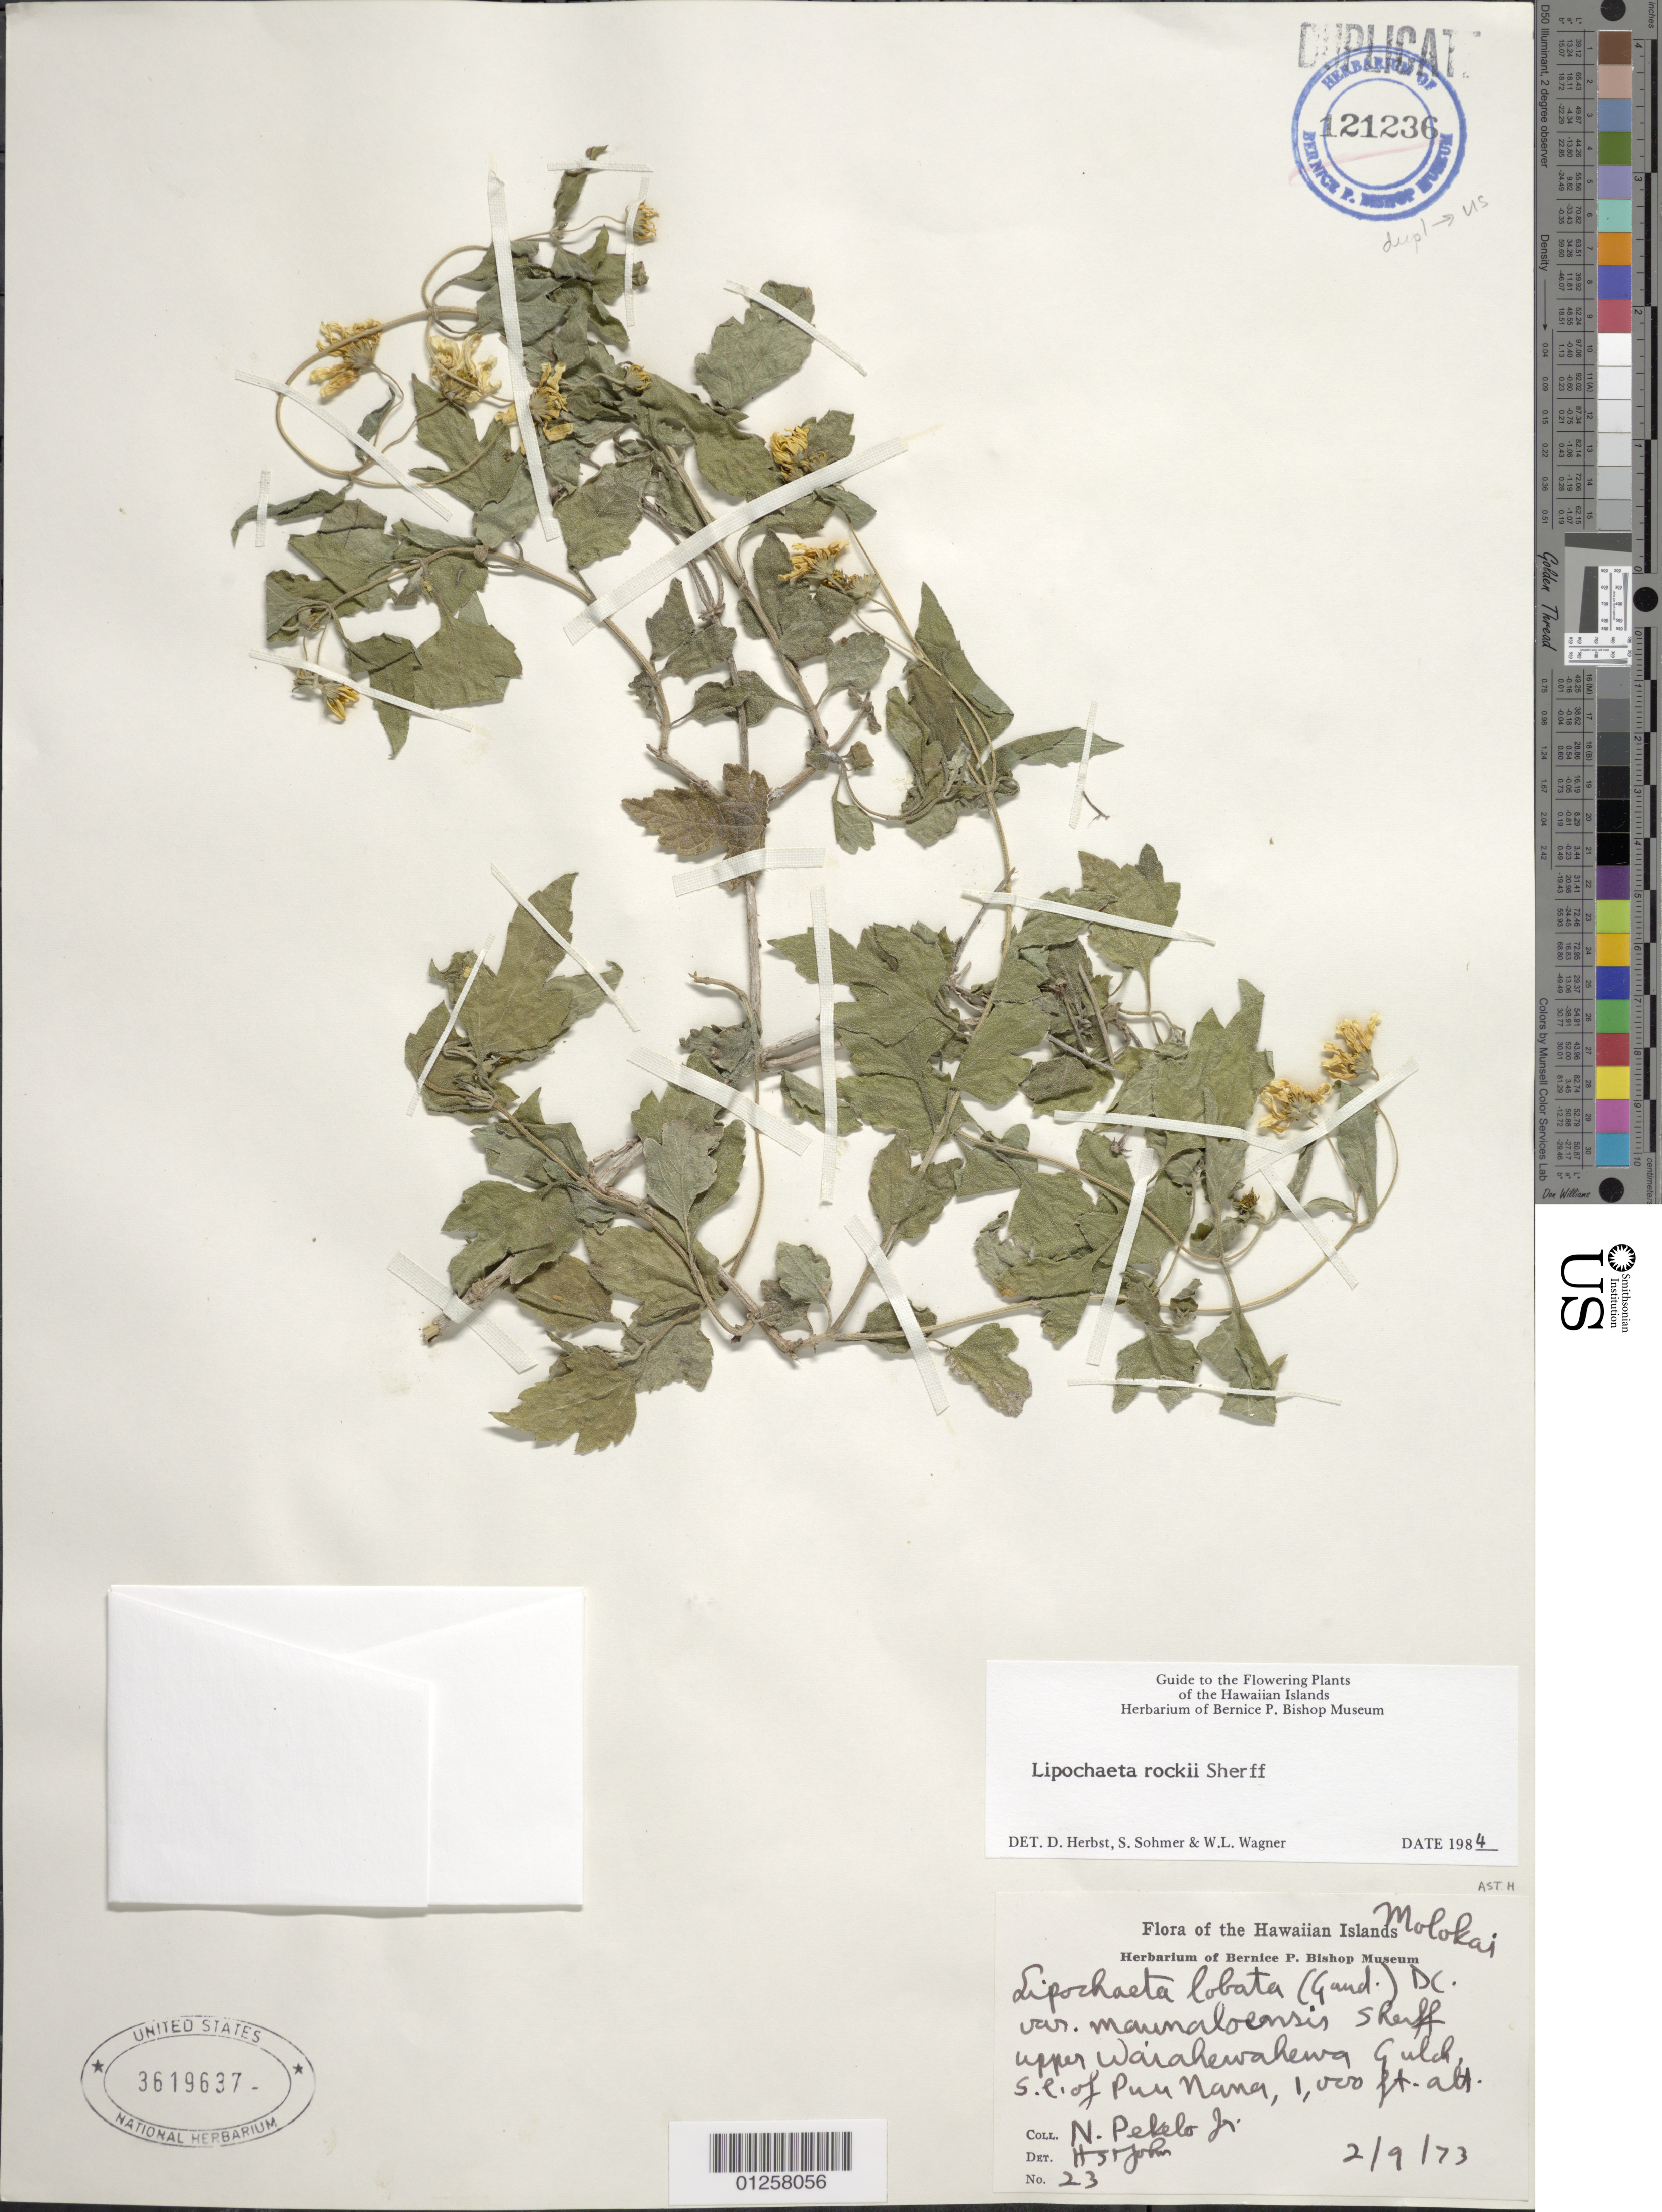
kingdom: Plantae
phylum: Tracheophyta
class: Magnoliopsida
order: Asterales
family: Asteraceae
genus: Lipochaeta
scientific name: Lipochaeta rockii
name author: Sherff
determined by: Herbst, D. R.; Sohmer, S. H.; Wagner, W. L.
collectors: N. Pekelo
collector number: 23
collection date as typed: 2/9/73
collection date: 1973-02-09 or 1973-09-02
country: United States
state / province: Hawaii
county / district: Maui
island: Moloka'i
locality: Waiahewahewa Gulch, south east of Puu Nana.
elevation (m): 305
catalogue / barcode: US 3619637